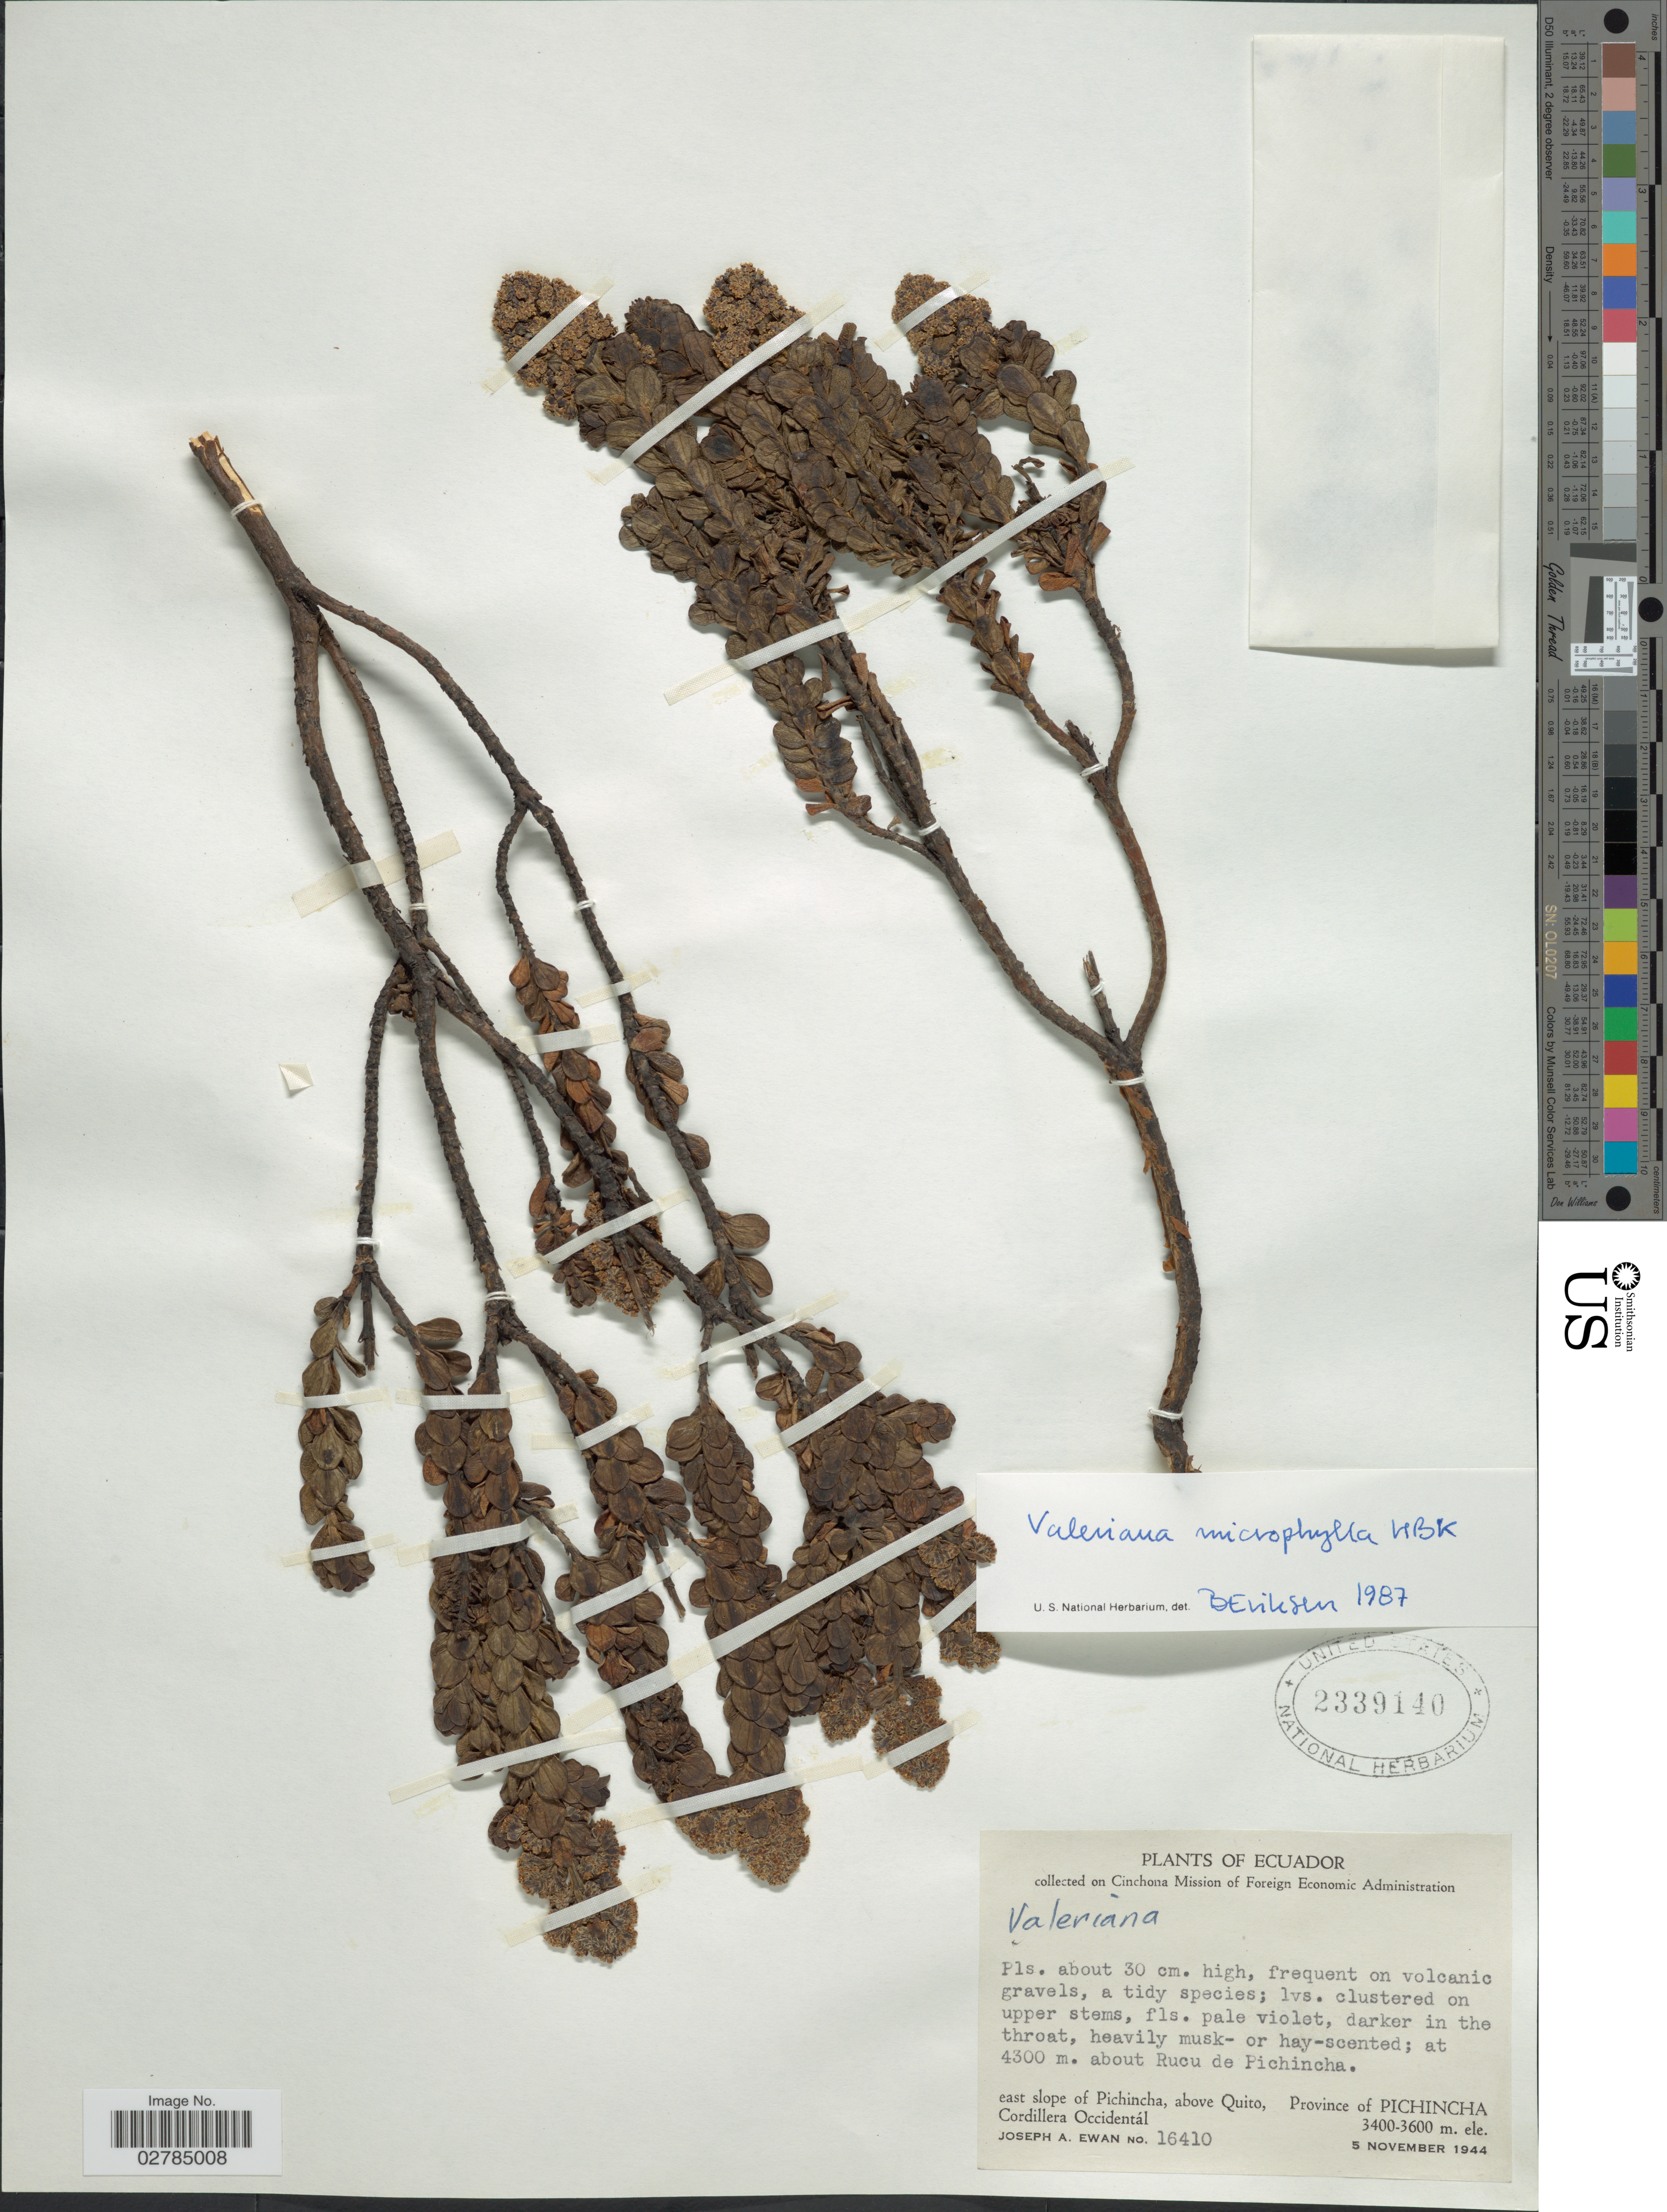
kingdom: Plantae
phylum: Tracheophyta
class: Magnoliopsida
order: Dipsacales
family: Caprifoliaceae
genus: Valeriana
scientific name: Valeriana microphylla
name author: Kunth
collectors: J. A. Ewan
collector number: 16410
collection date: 1944-11-05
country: Ecuador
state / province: Pichincha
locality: Rucu de Pichincha, east slope of Pichincha, above Quito, Cordillera Occidentál.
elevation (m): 3400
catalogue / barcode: US 2339140